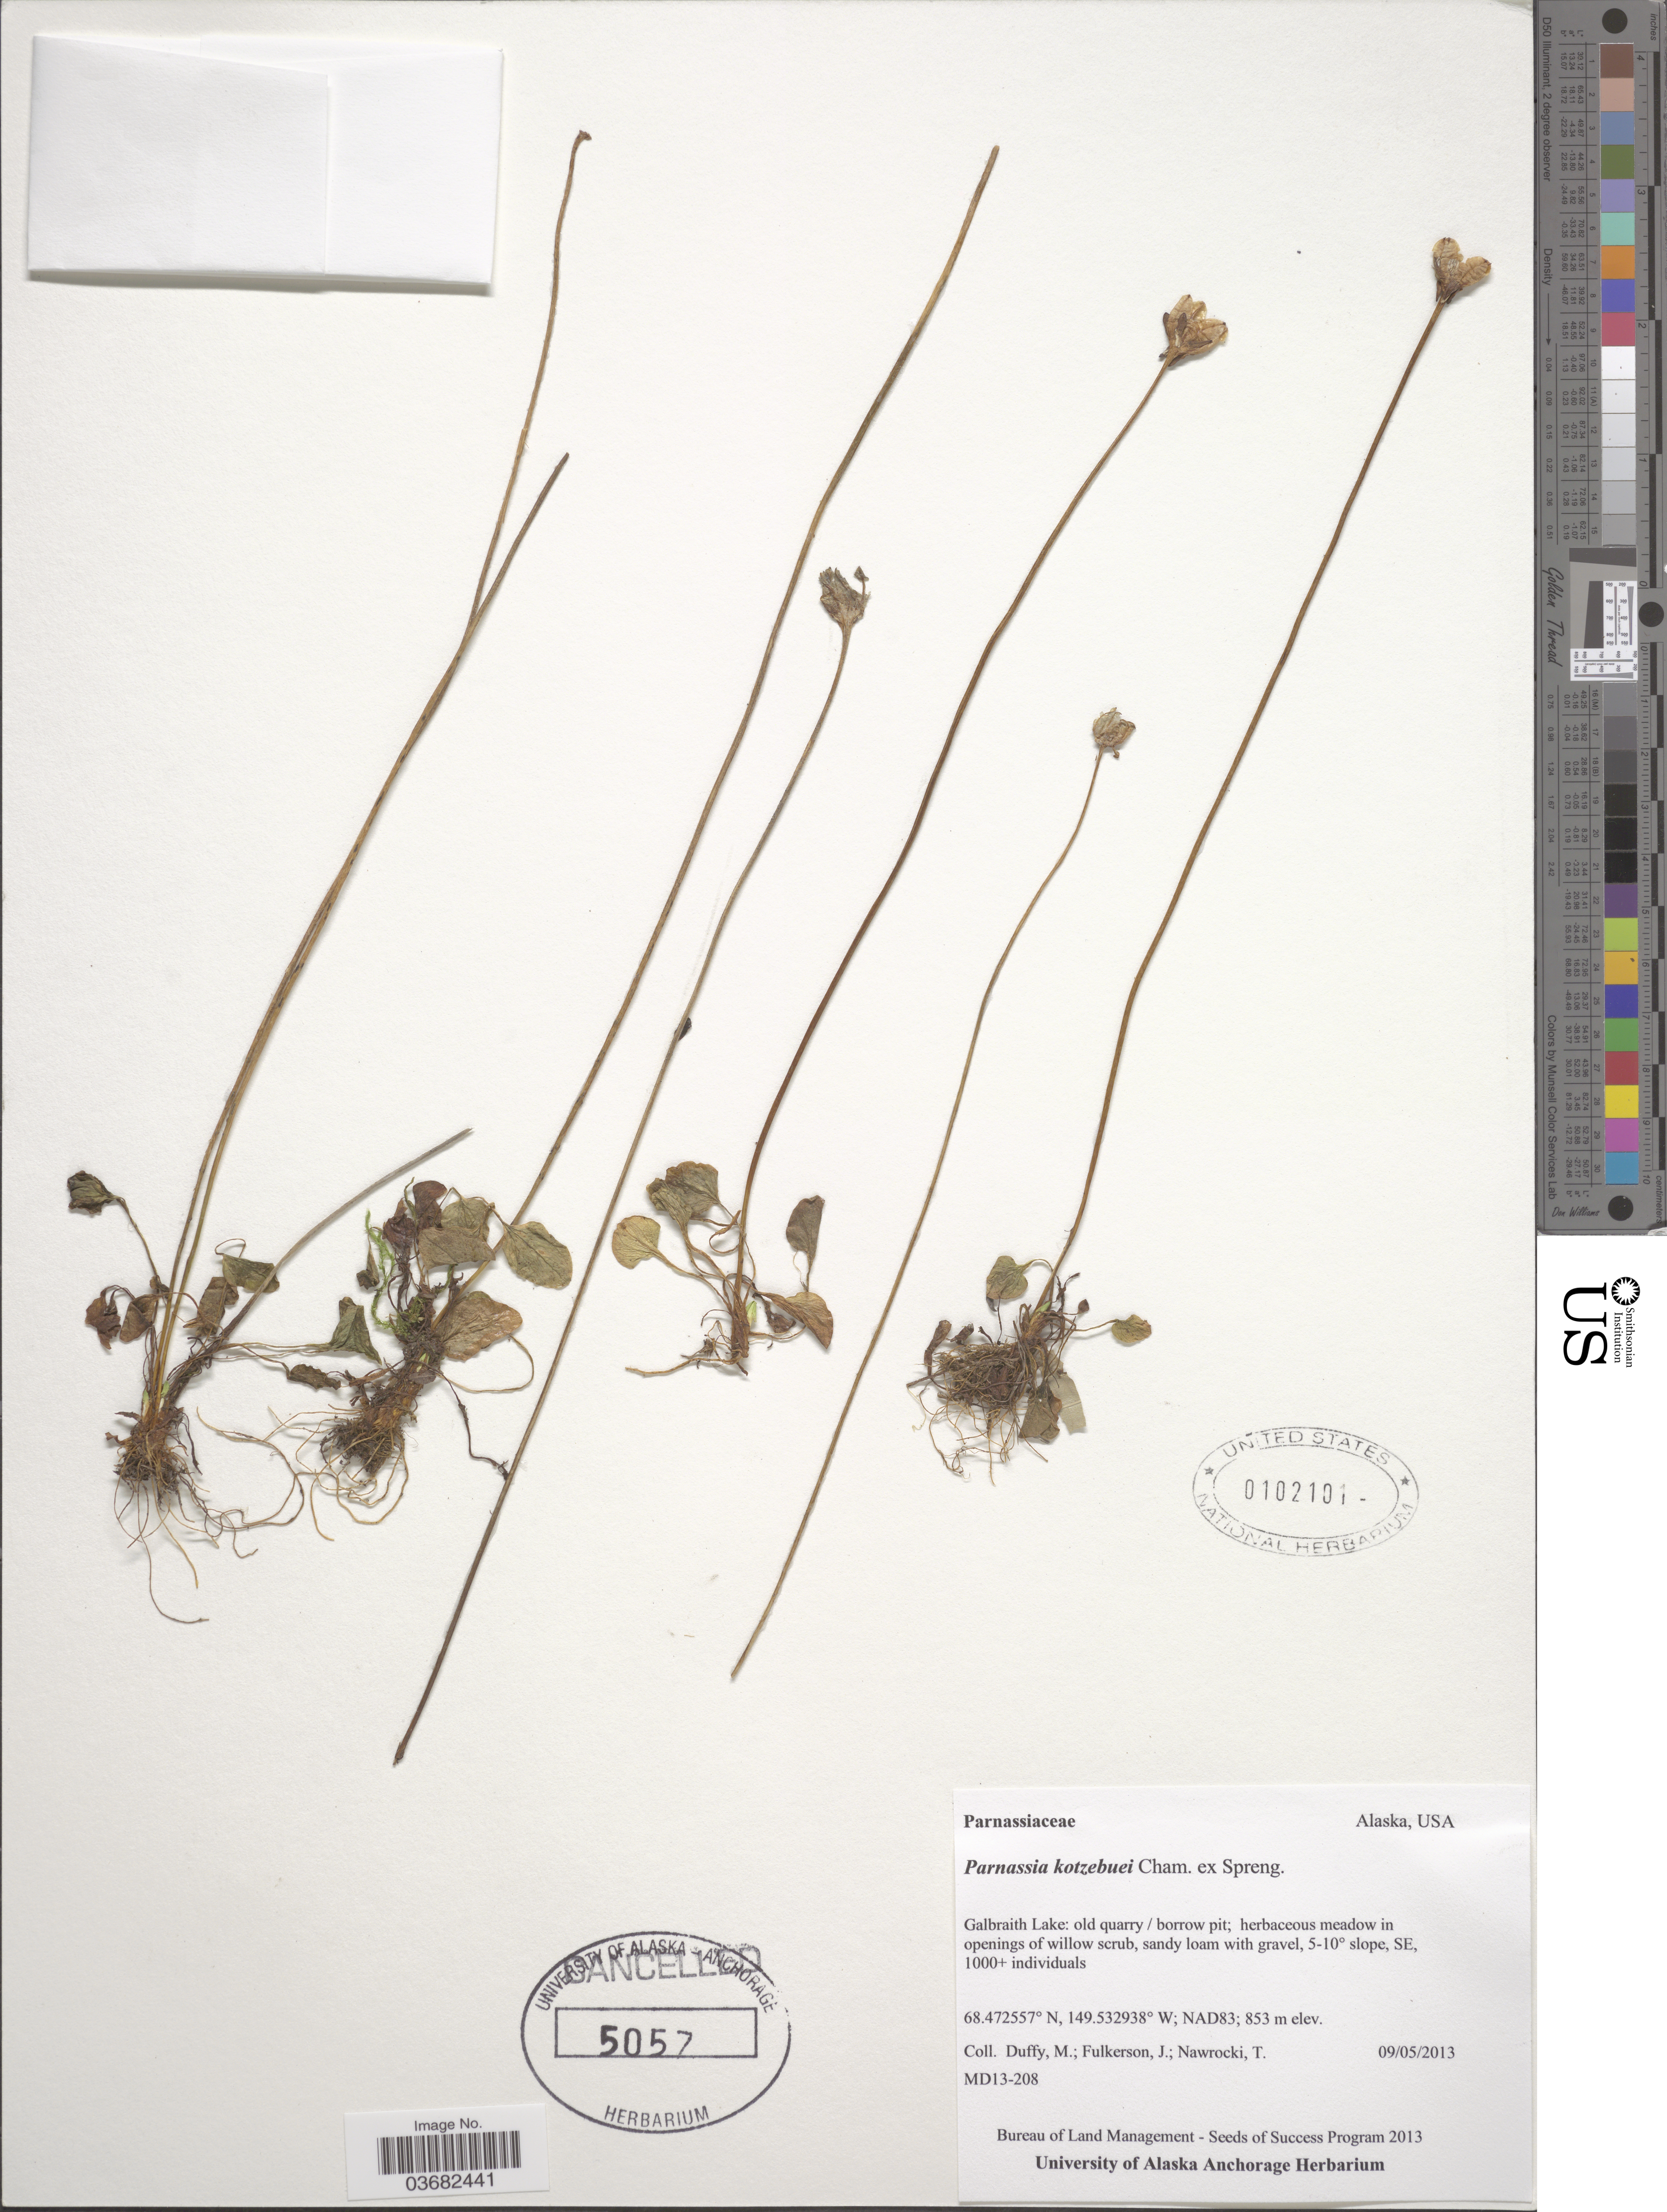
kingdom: Plantae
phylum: Tracheophyta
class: Magnoliopsida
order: Celastrales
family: Parnassiaceae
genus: Parnassia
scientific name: Parnassia kotzebuei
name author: Cham. ex Spreng.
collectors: M. Duffy, J. Fulkerson & T. Nawrocki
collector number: MD13-208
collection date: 2013-09-05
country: United States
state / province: Alaska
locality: Galbraith Lake: old quarry / borrow pit, 5-10° slope, SE, 1000+ individuals. NAD83.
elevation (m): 853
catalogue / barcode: US 102101